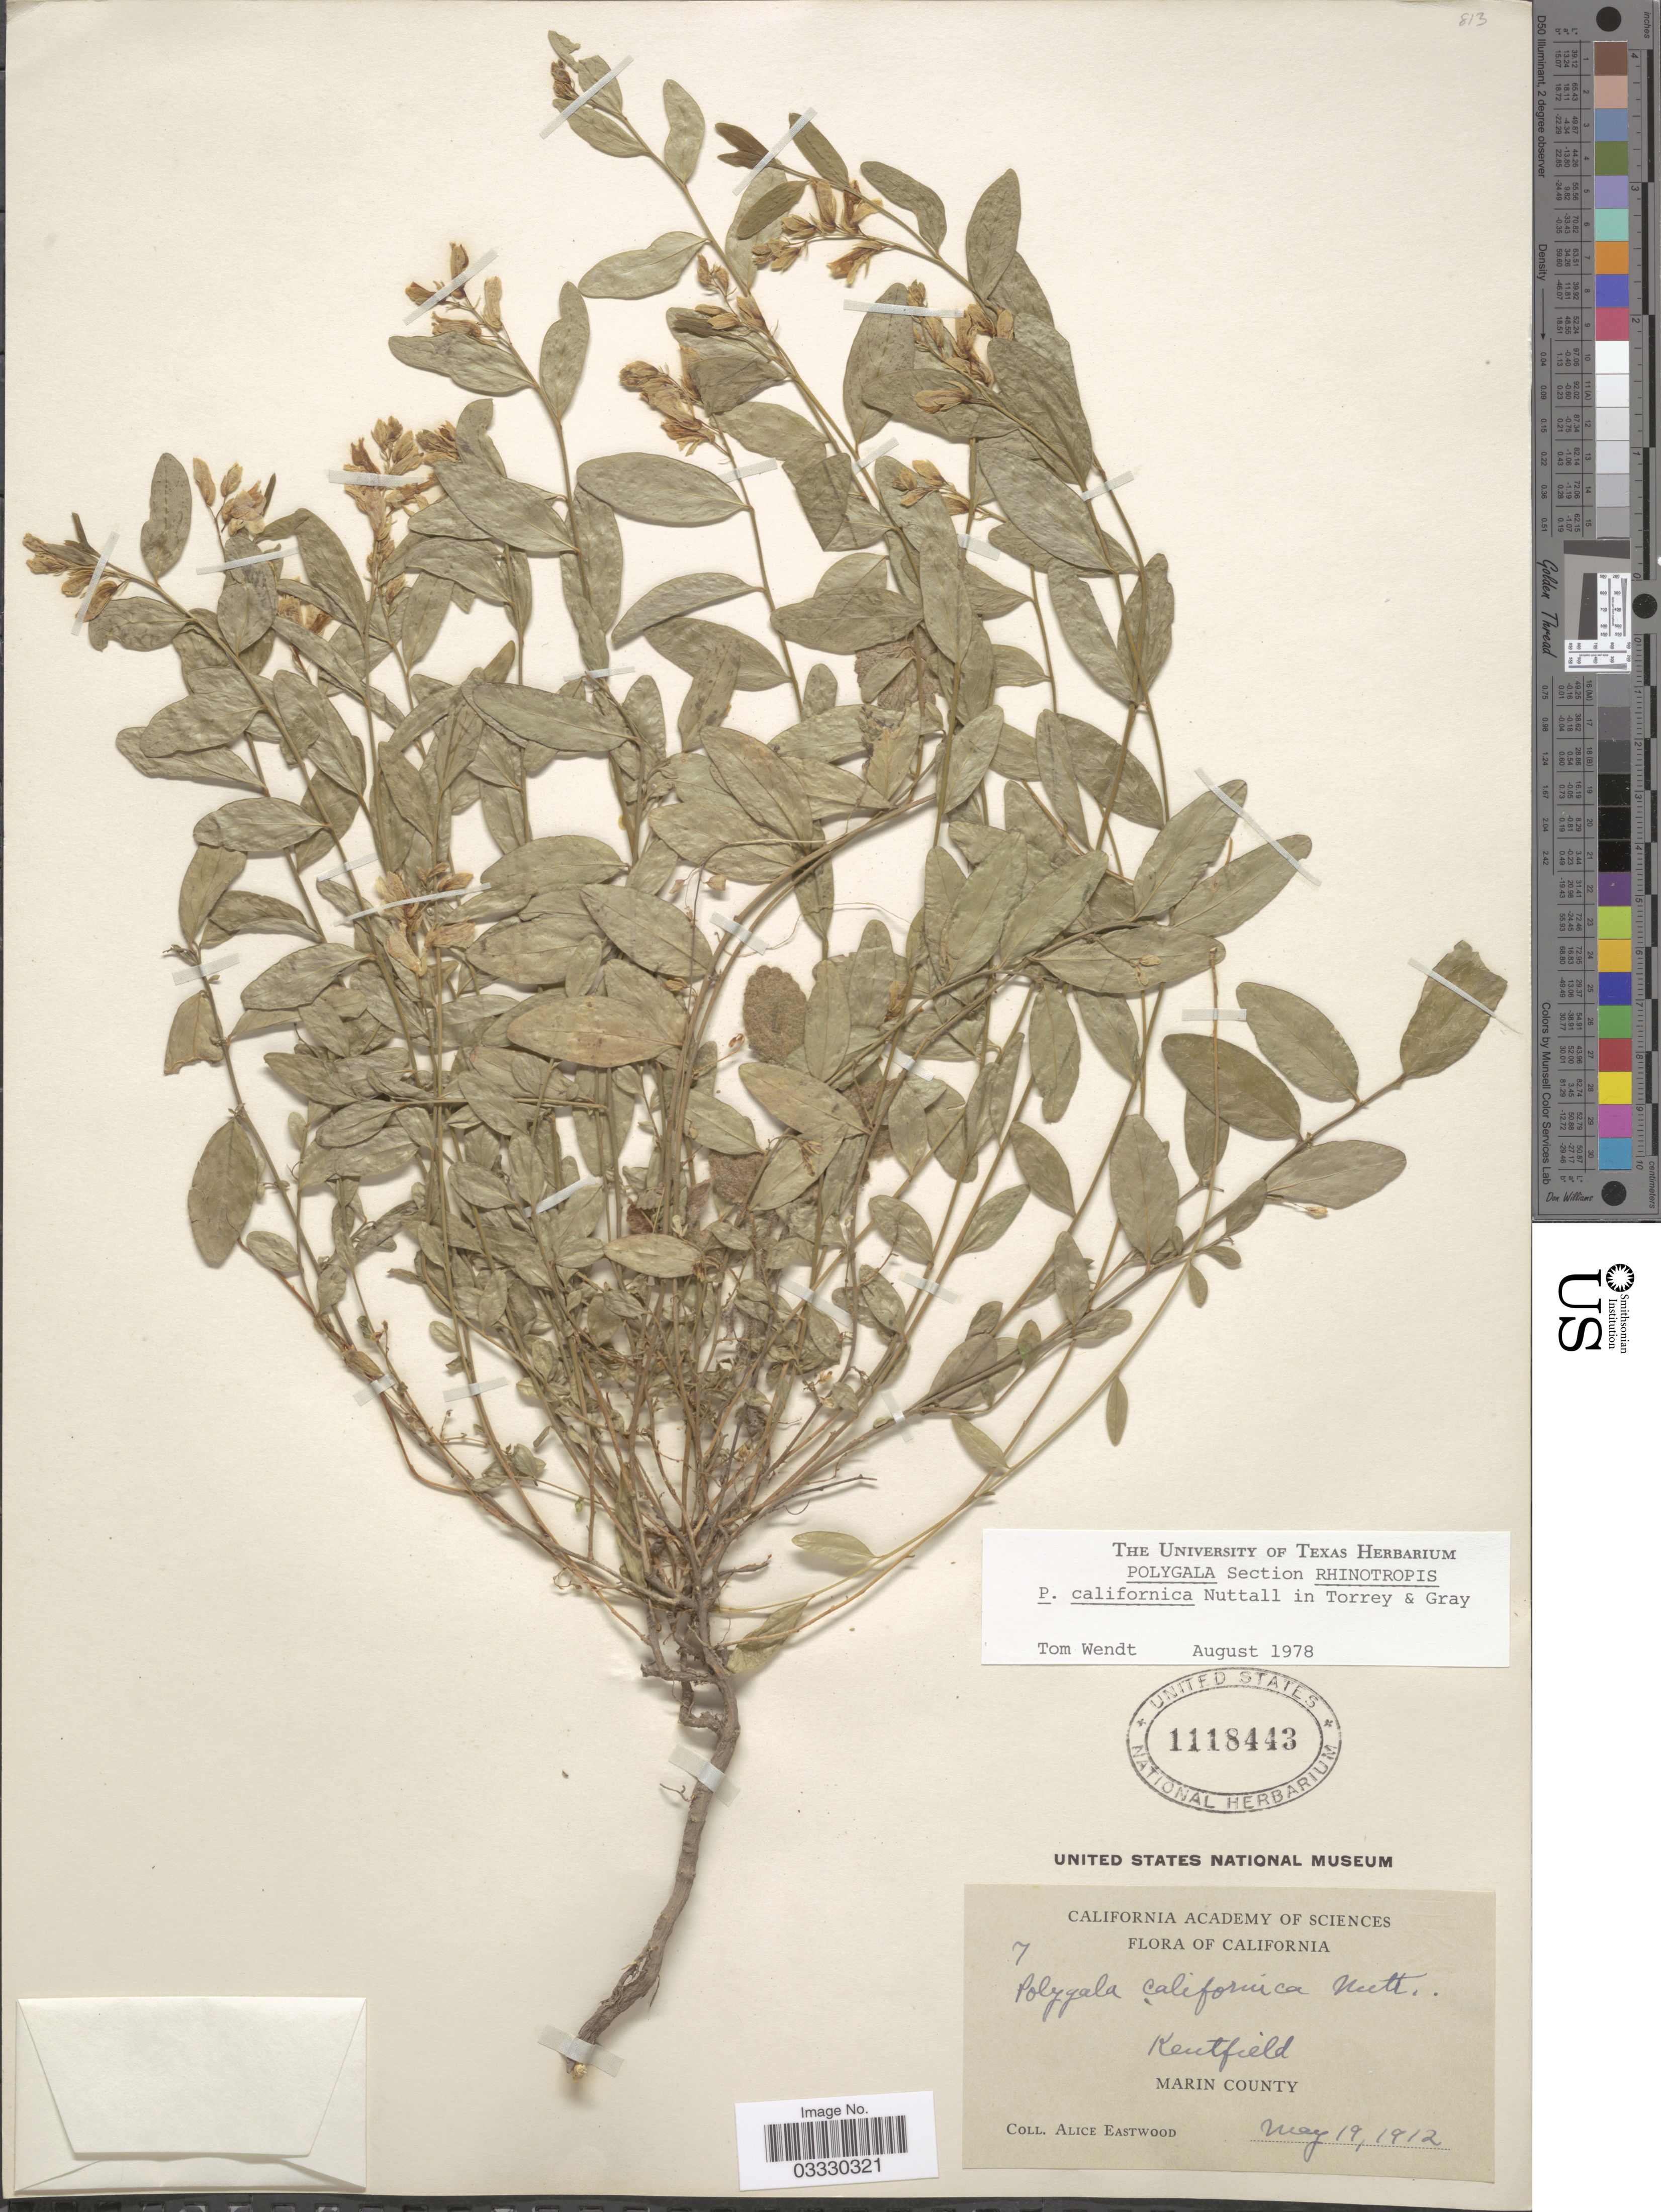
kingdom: Plantae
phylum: Tracheophyta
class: Magnoliopsida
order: Fabales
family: Polygalaceae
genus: Rhinotropis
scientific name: Rhinotropis californica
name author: (Nutt.) J.R. Abbott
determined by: Strong, Mark T., (BOT), Smithsonian Institution - National Museum of Natural History (UNITED STATES)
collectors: A. Eastwood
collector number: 7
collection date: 1912-05-19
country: United States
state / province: California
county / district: Marin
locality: Kentfield Marin County.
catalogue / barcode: US 1118443